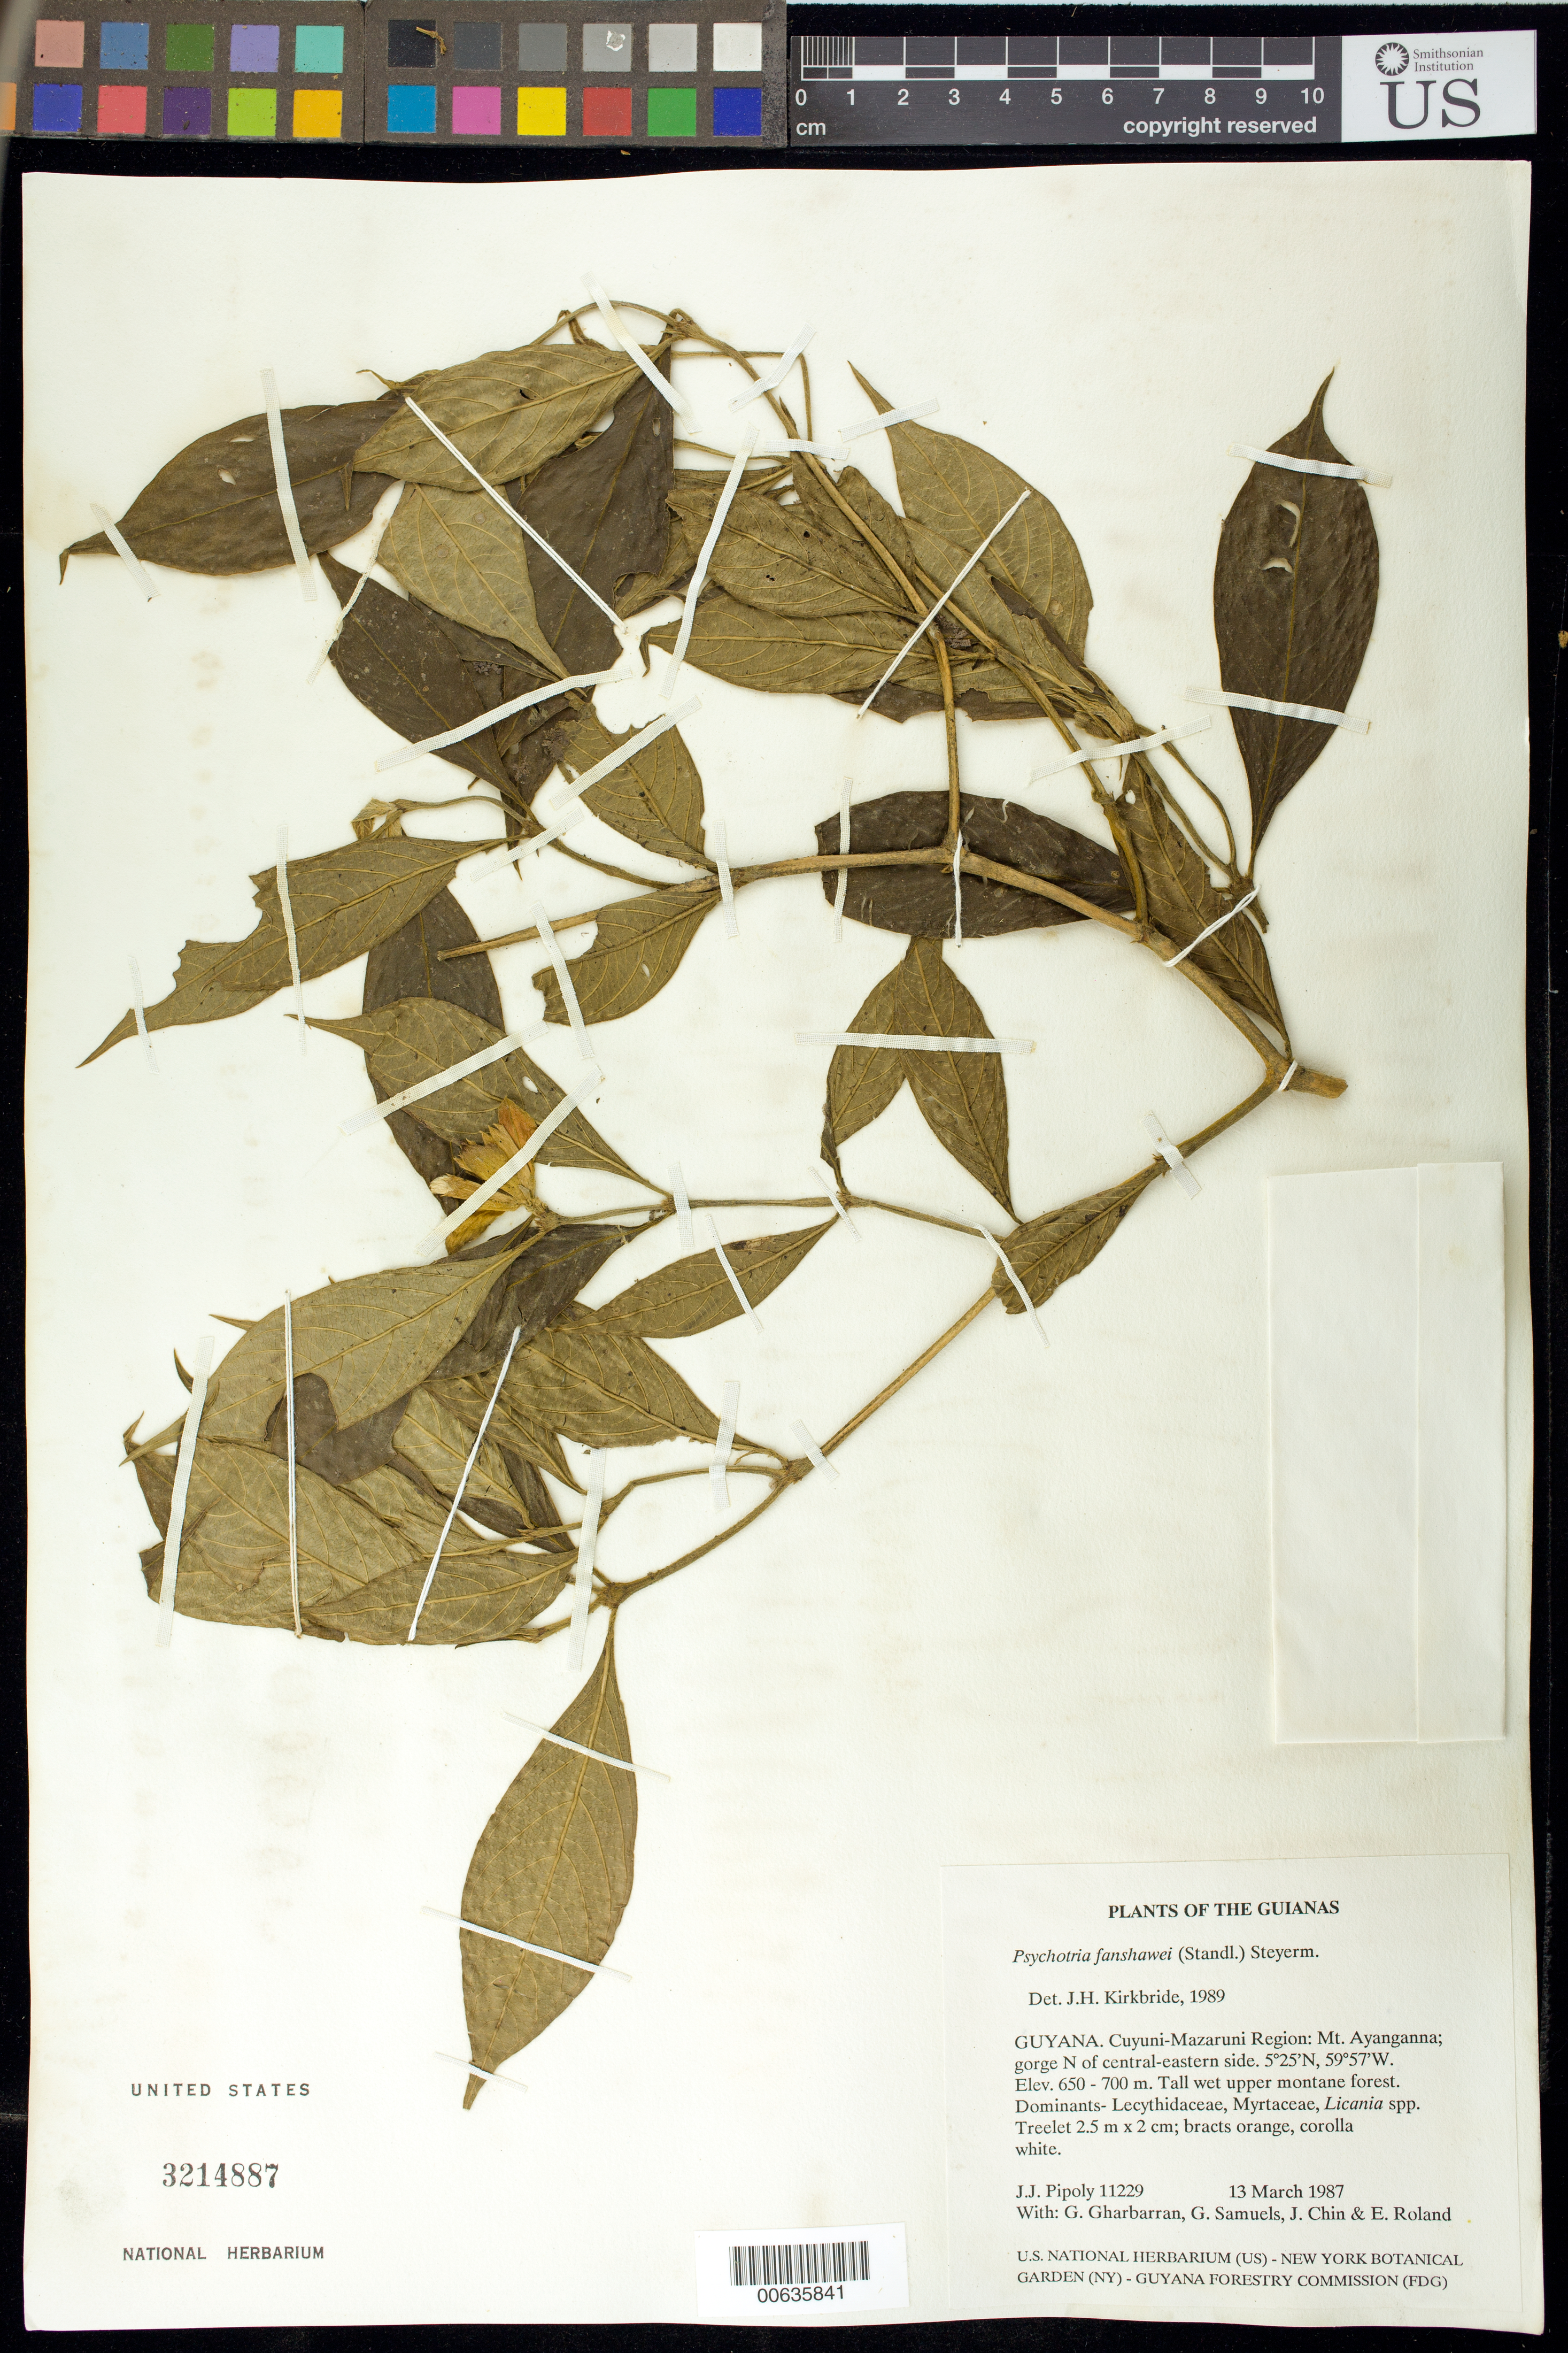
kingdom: Plantae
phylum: Tracheophyta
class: Magnoliopsida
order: Gentianales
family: Rubiaceae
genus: Psychotria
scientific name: Psychotria fanshawei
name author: (Standl.) Steyerm.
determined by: Kirkbride, J. H.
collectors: J. J. Pipoly, G. Gharbarran, G. Samuels, J. Chin & E. Roland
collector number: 11229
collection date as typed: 13 March 1987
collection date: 1987-03-13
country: Guyana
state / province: Cuyuni-Mazaruni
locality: Mt. Ayanganna; gorge N of central-eastern side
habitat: Tall wet upper montane forest. Dominants: Lecythidaceae, Myrtaceae, Licania spp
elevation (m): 650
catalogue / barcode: US 3214887